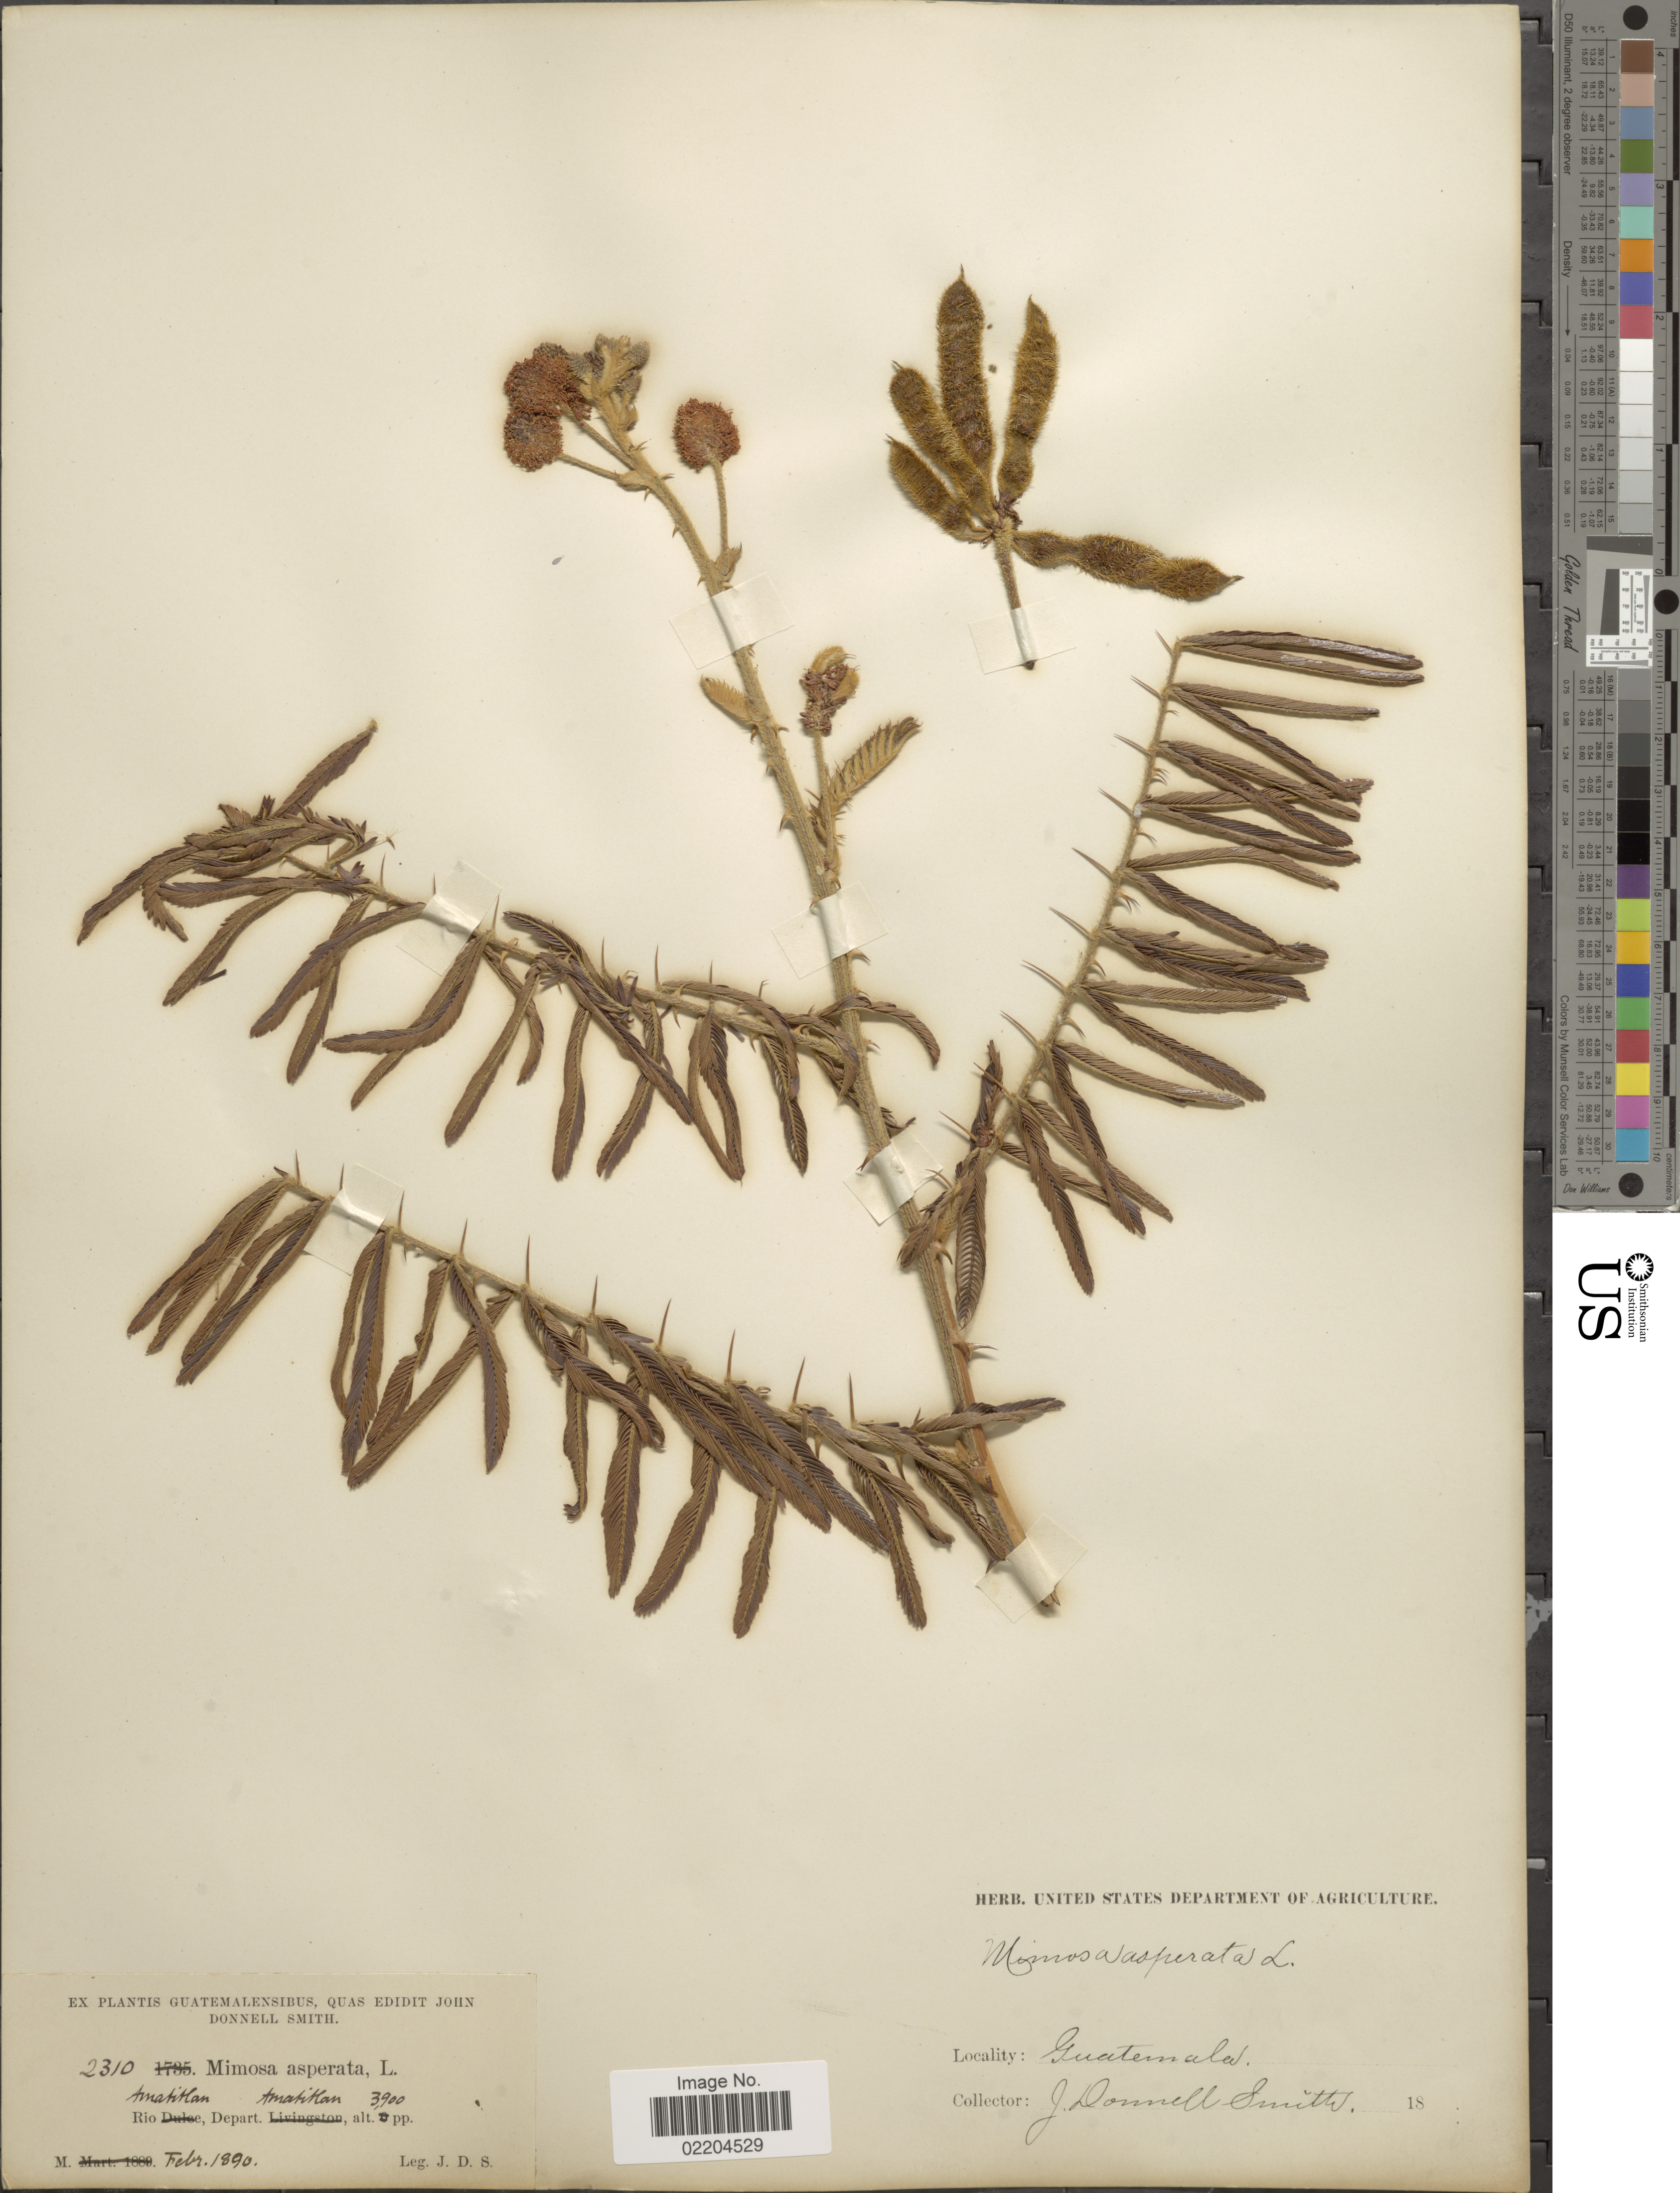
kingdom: Plantae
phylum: Tracheophyta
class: Magnoliopsida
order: Fabales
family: Fabaceae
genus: Mimosa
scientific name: Mimosa pigra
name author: L.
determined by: Strong, Mark T., (BOT), Smithsonian Institution - National Museum of Natural History (UNITED STATES)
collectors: J. Donnell Smith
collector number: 2310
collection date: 1890-02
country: Guatemala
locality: Rio Amatitlan, Depart. Amatitlan.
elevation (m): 1189